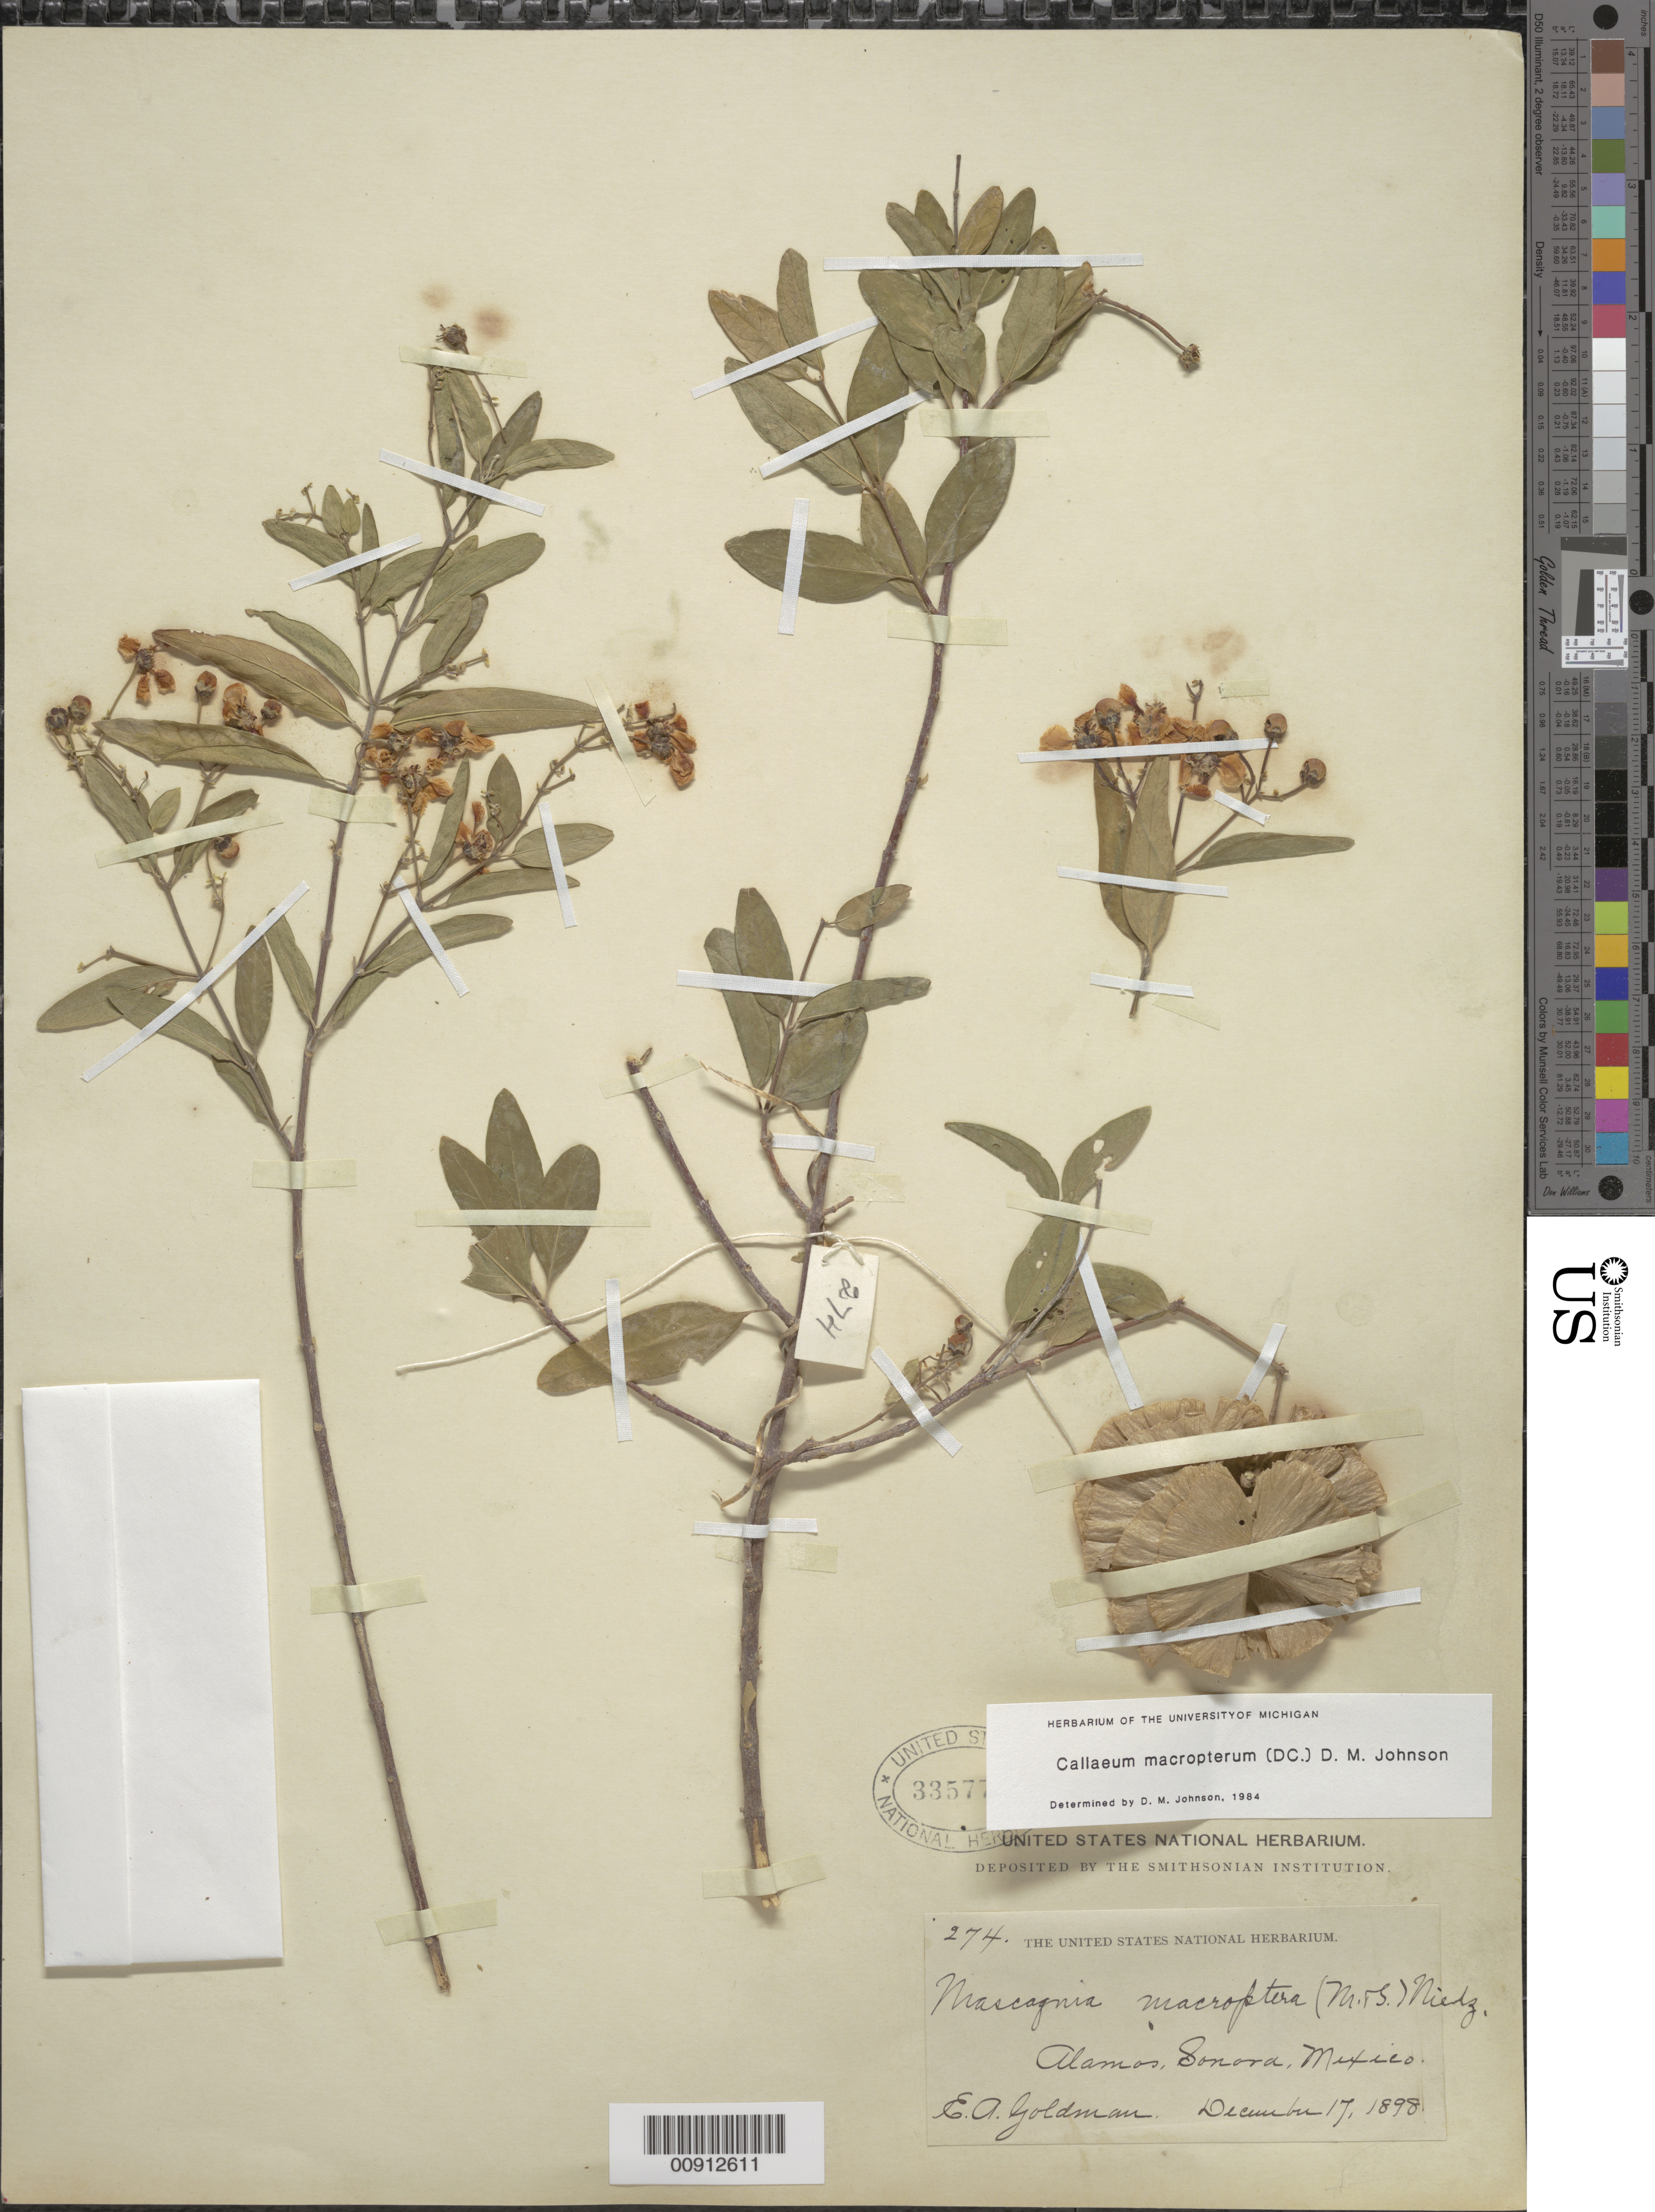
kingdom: Plantae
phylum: Tracheophyta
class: Magnoliopsida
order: Malpighiales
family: Malpighiaceae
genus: Callaeum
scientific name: Callaeum macropterum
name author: (Moc. & Sessé ex DC.) D.M. Johnson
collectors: E. A. Goldman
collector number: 274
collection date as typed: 17 Dec 1898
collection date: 1898-12-17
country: Mexico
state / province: Sonora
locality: Alamos, Sonora.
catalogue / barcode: US 335772